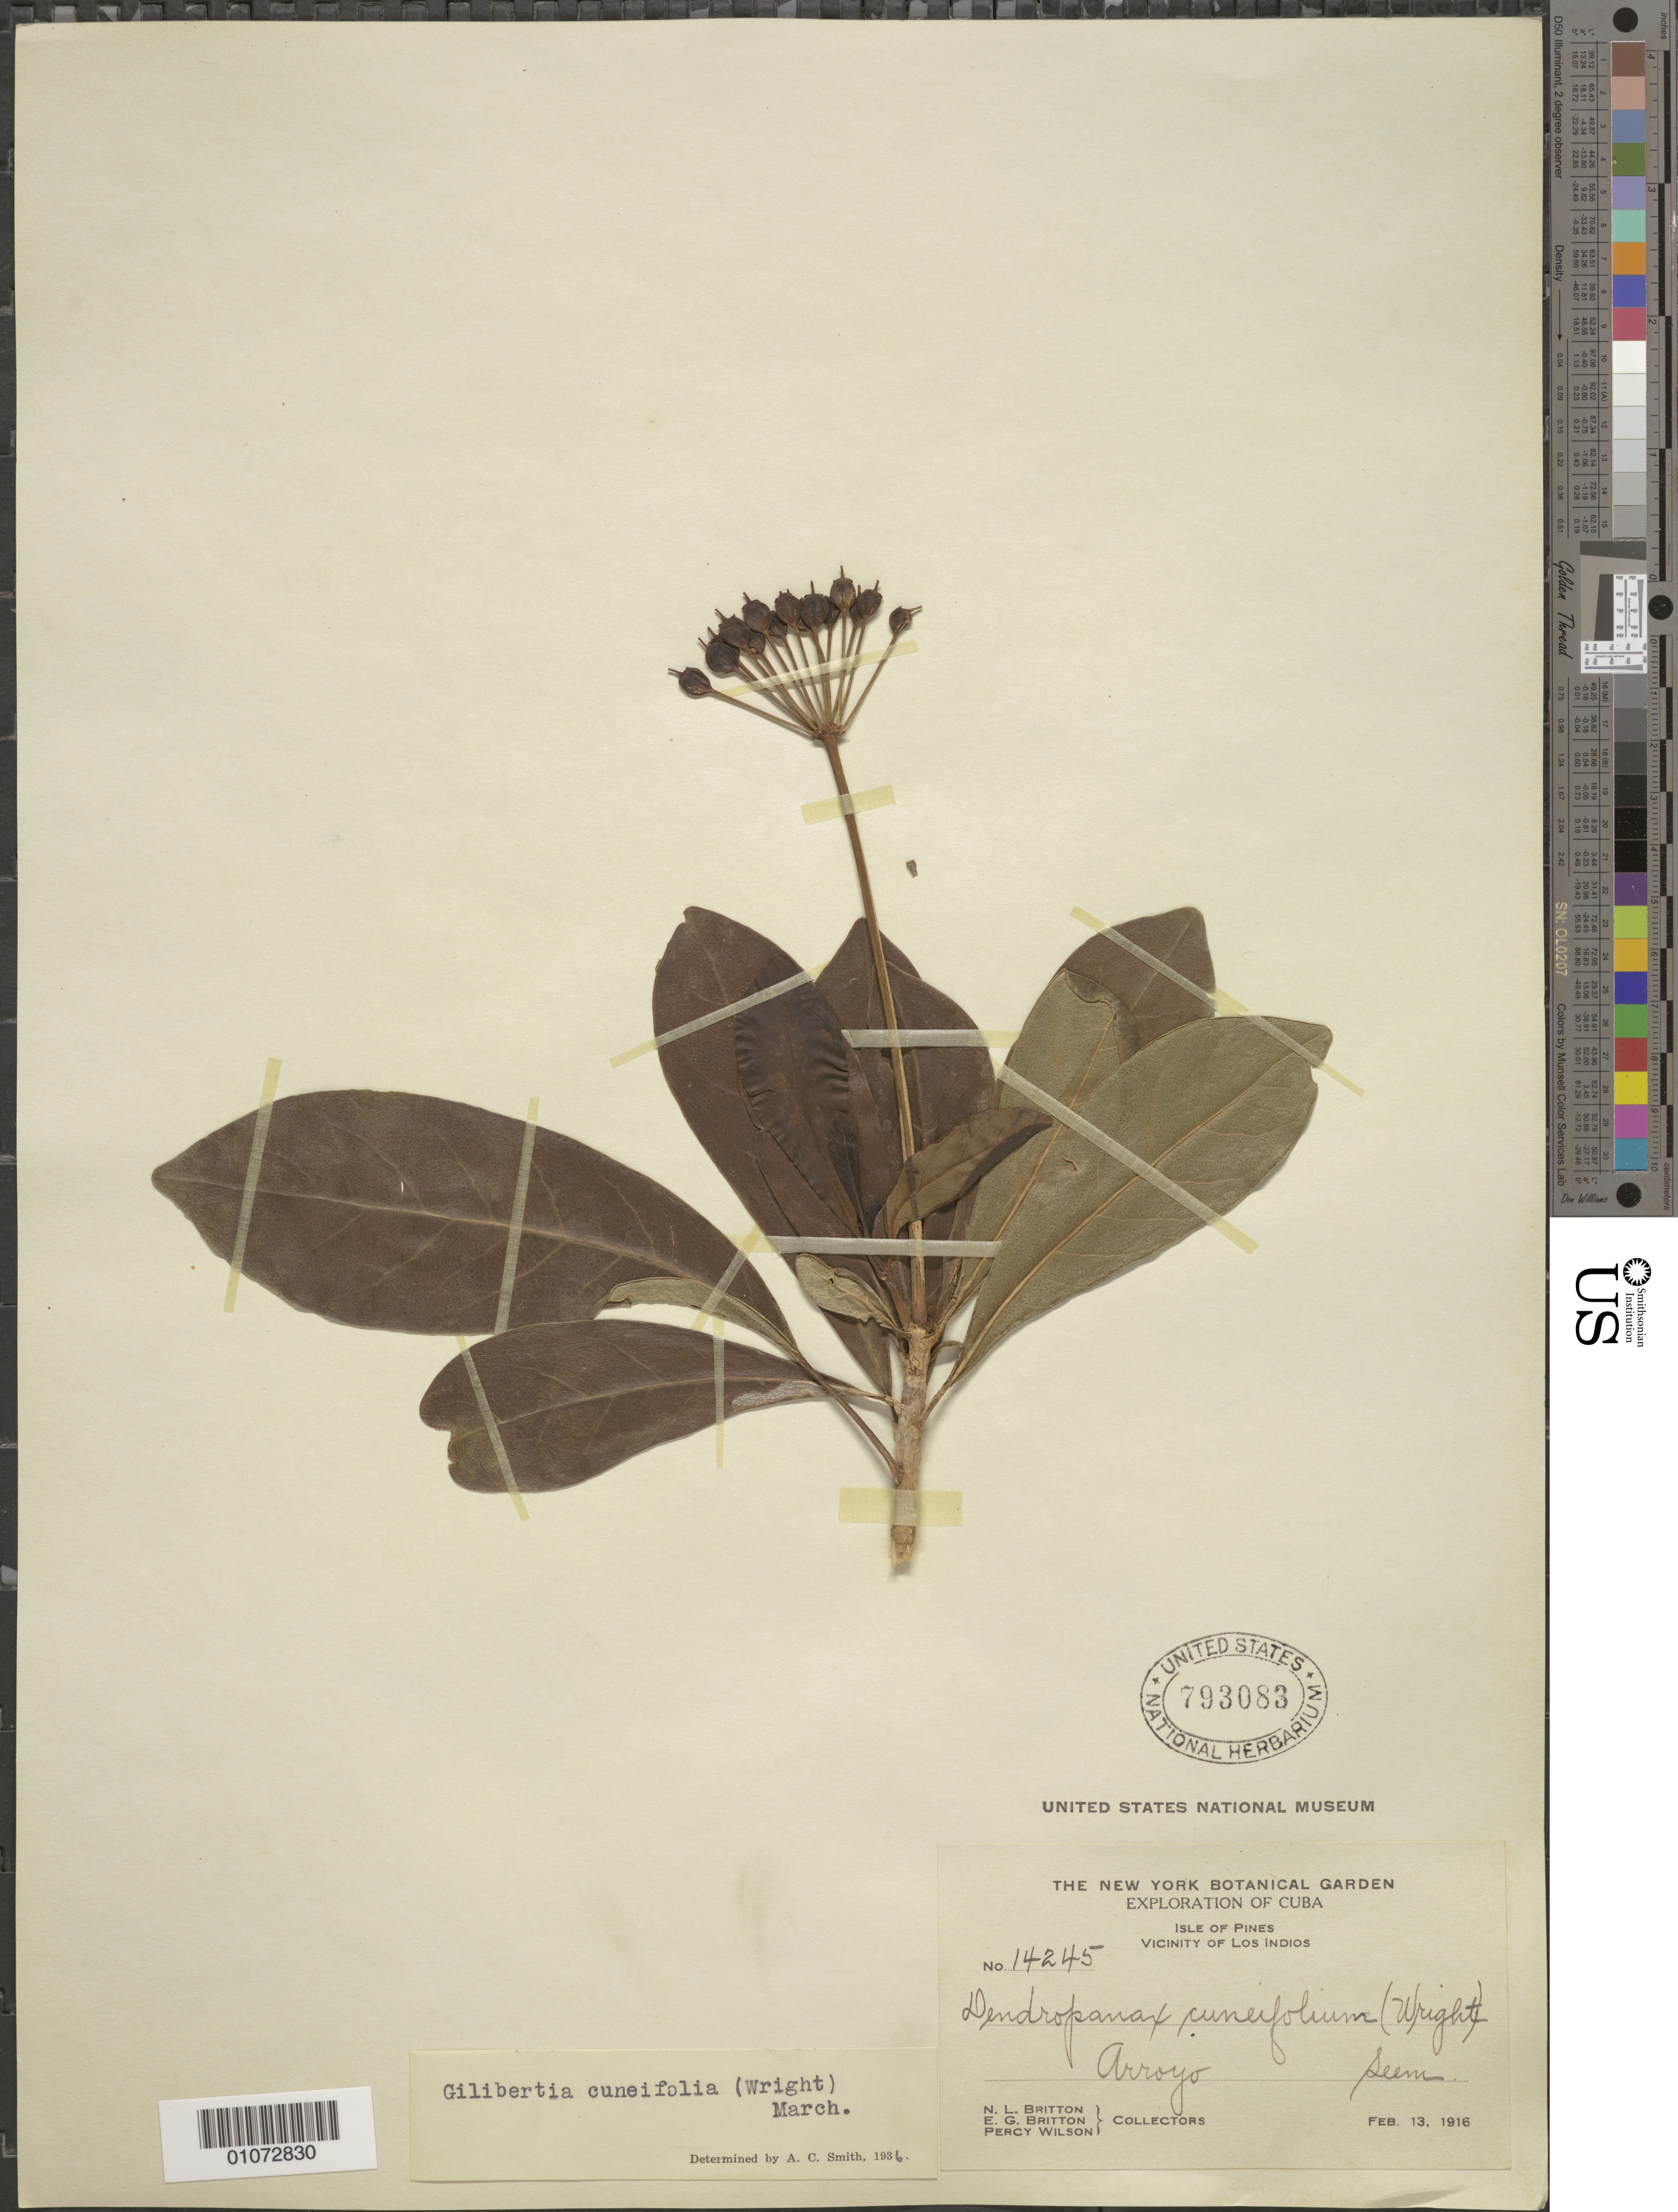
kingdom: Plantae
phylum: Tracheophyta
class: Magnoliopsida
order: Apiales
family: Araliaceae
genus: Dendropanax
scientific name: Dendropanax cuneifolius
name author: (C. Wright ex Griseb.) Seem.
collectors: N. Britton, E. G. Britton & P. Wilson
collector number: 14245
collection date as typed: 13 Feb 1916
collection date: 1916-02-13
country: Cuba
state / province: Isla de La Juventud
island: Isla de la Juventud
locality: Vicinity of Los Indios Arroyo (stream)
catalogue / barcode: US 793083